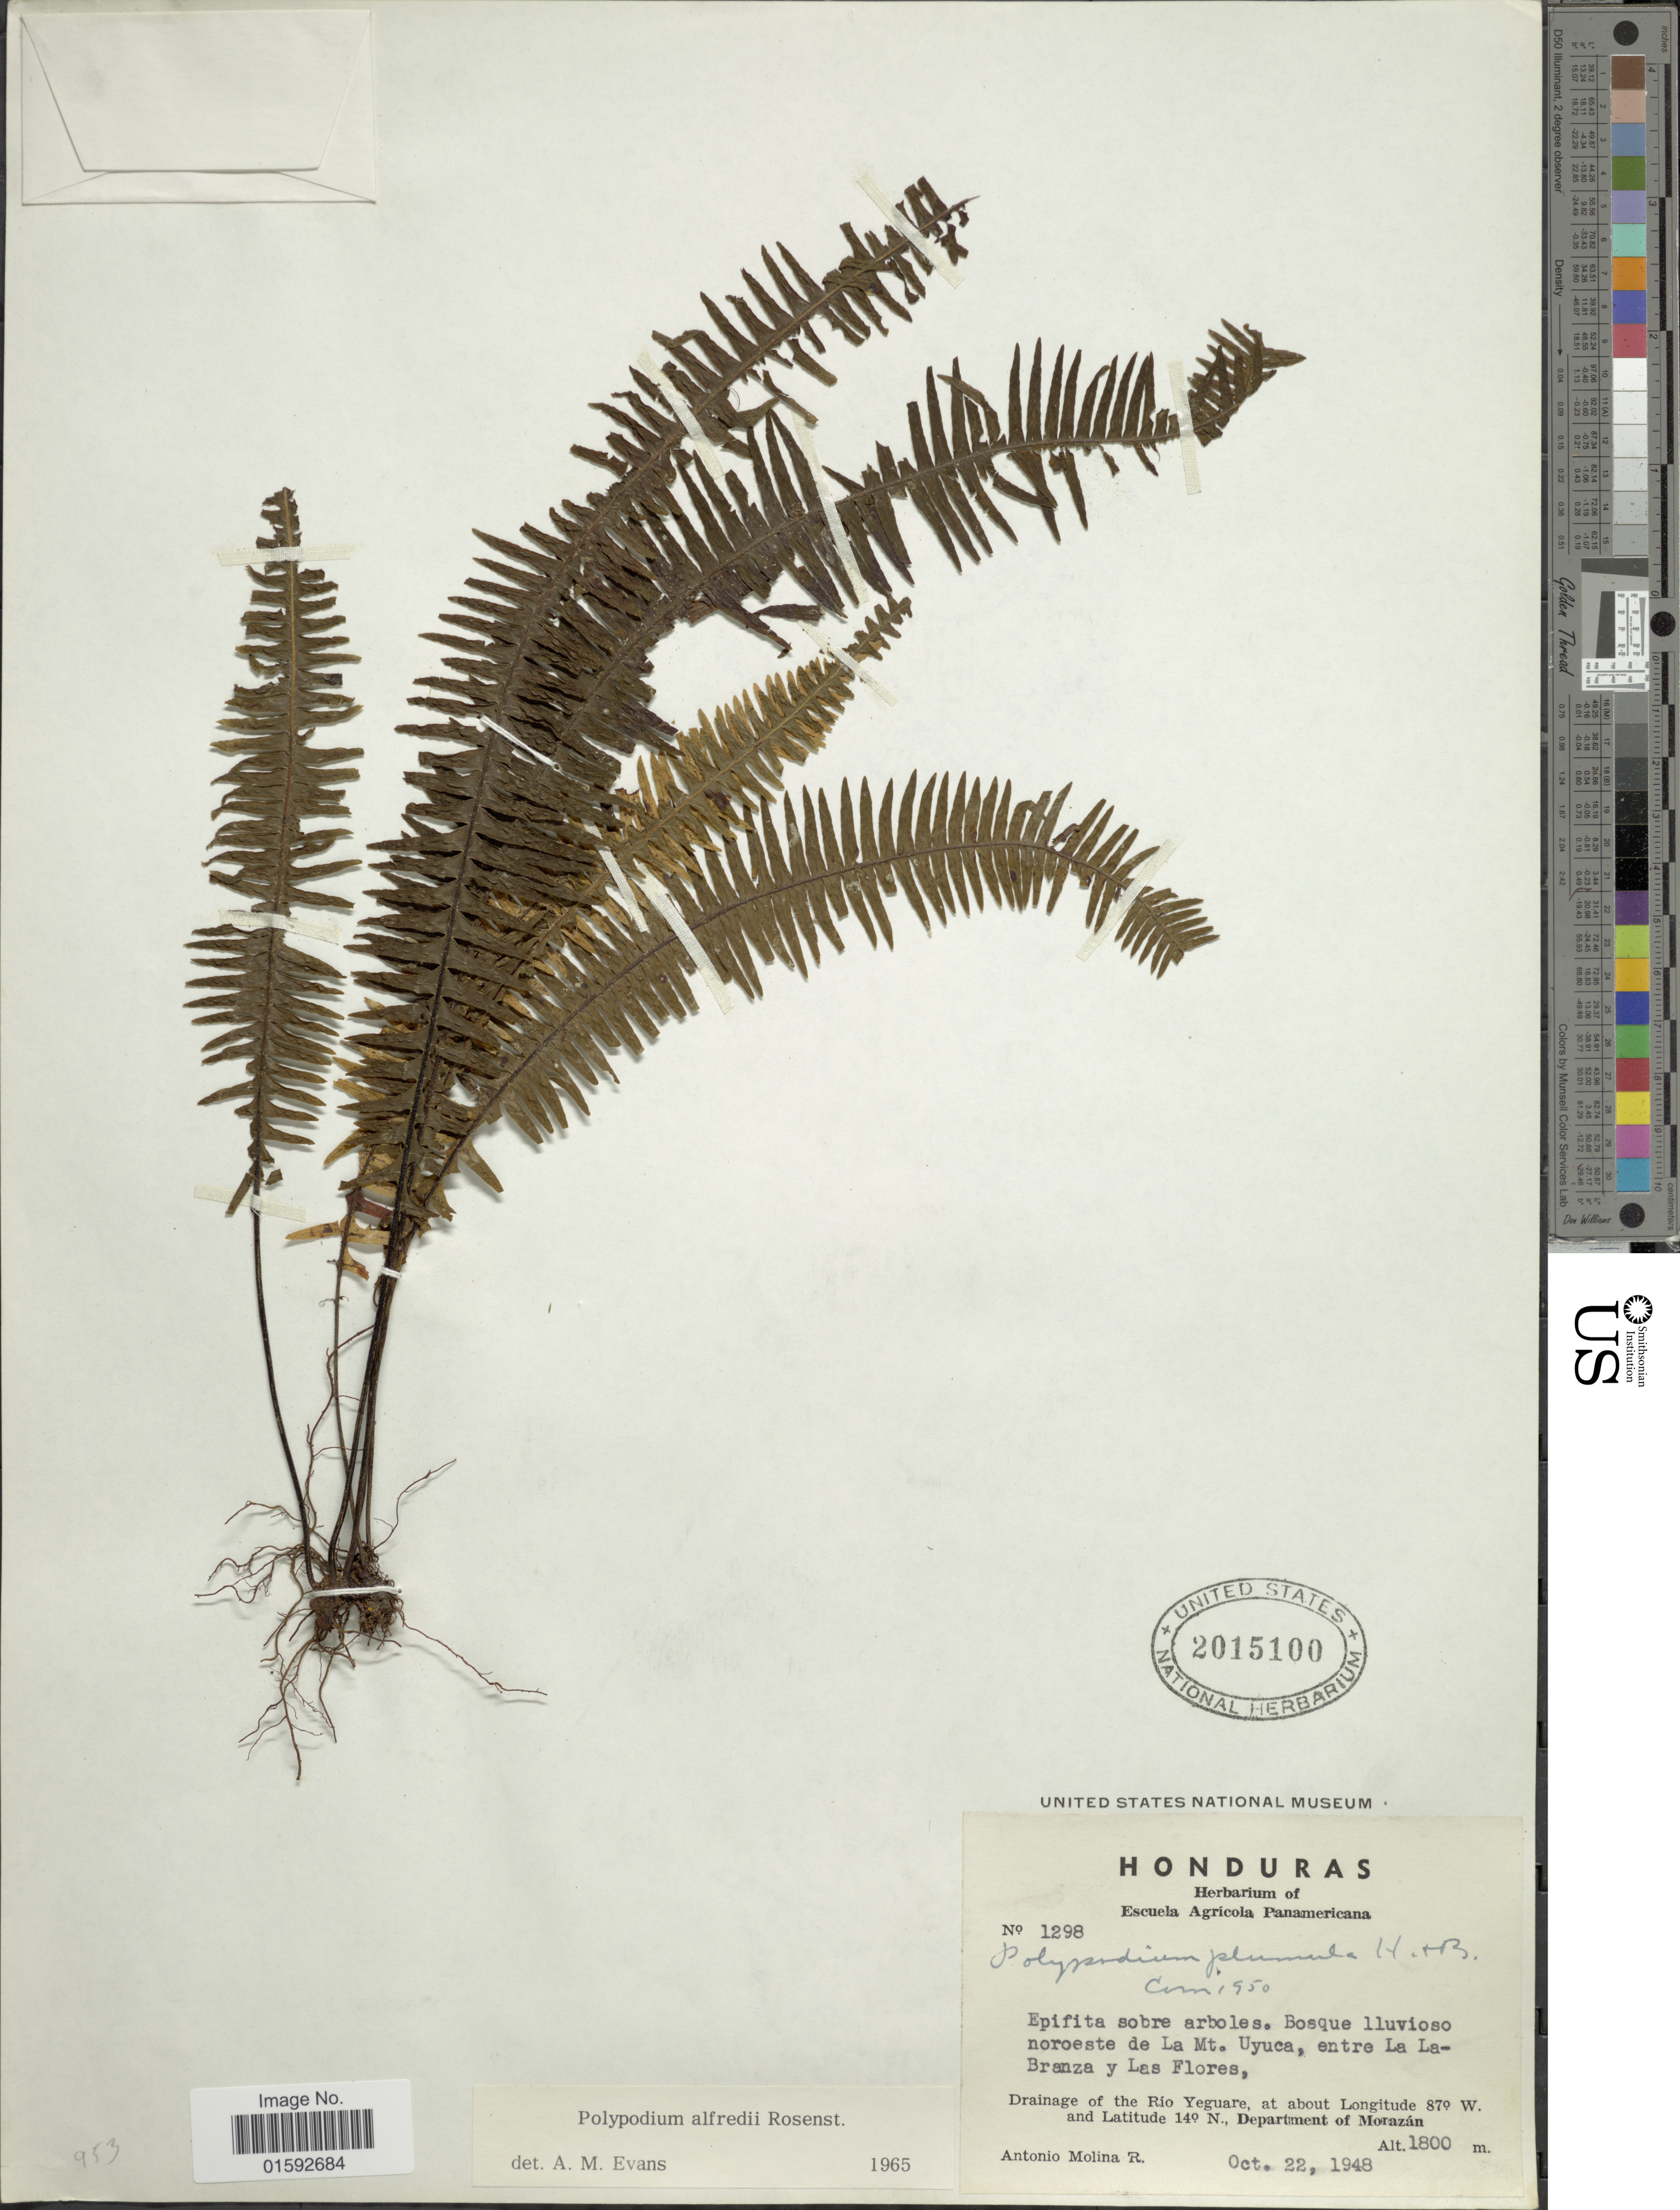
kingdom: Plantae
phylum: Tracheophyta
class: Polypodiopsida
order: Polypodiales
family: Polypodiaceae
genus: Pecluma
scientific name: Pecluma alfredii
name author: (Rosenst.) M.G. Price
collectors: A. Molina R.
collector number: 1298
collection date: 1948-10-22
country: Honduras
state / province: Fco. Morazán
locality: Bosque lluvioso noroeste de La Mt. Uyuca, entre La La Branza y Las Flores, Drainage of the Río Yeguare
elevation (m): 1800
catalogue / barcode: US 2015100